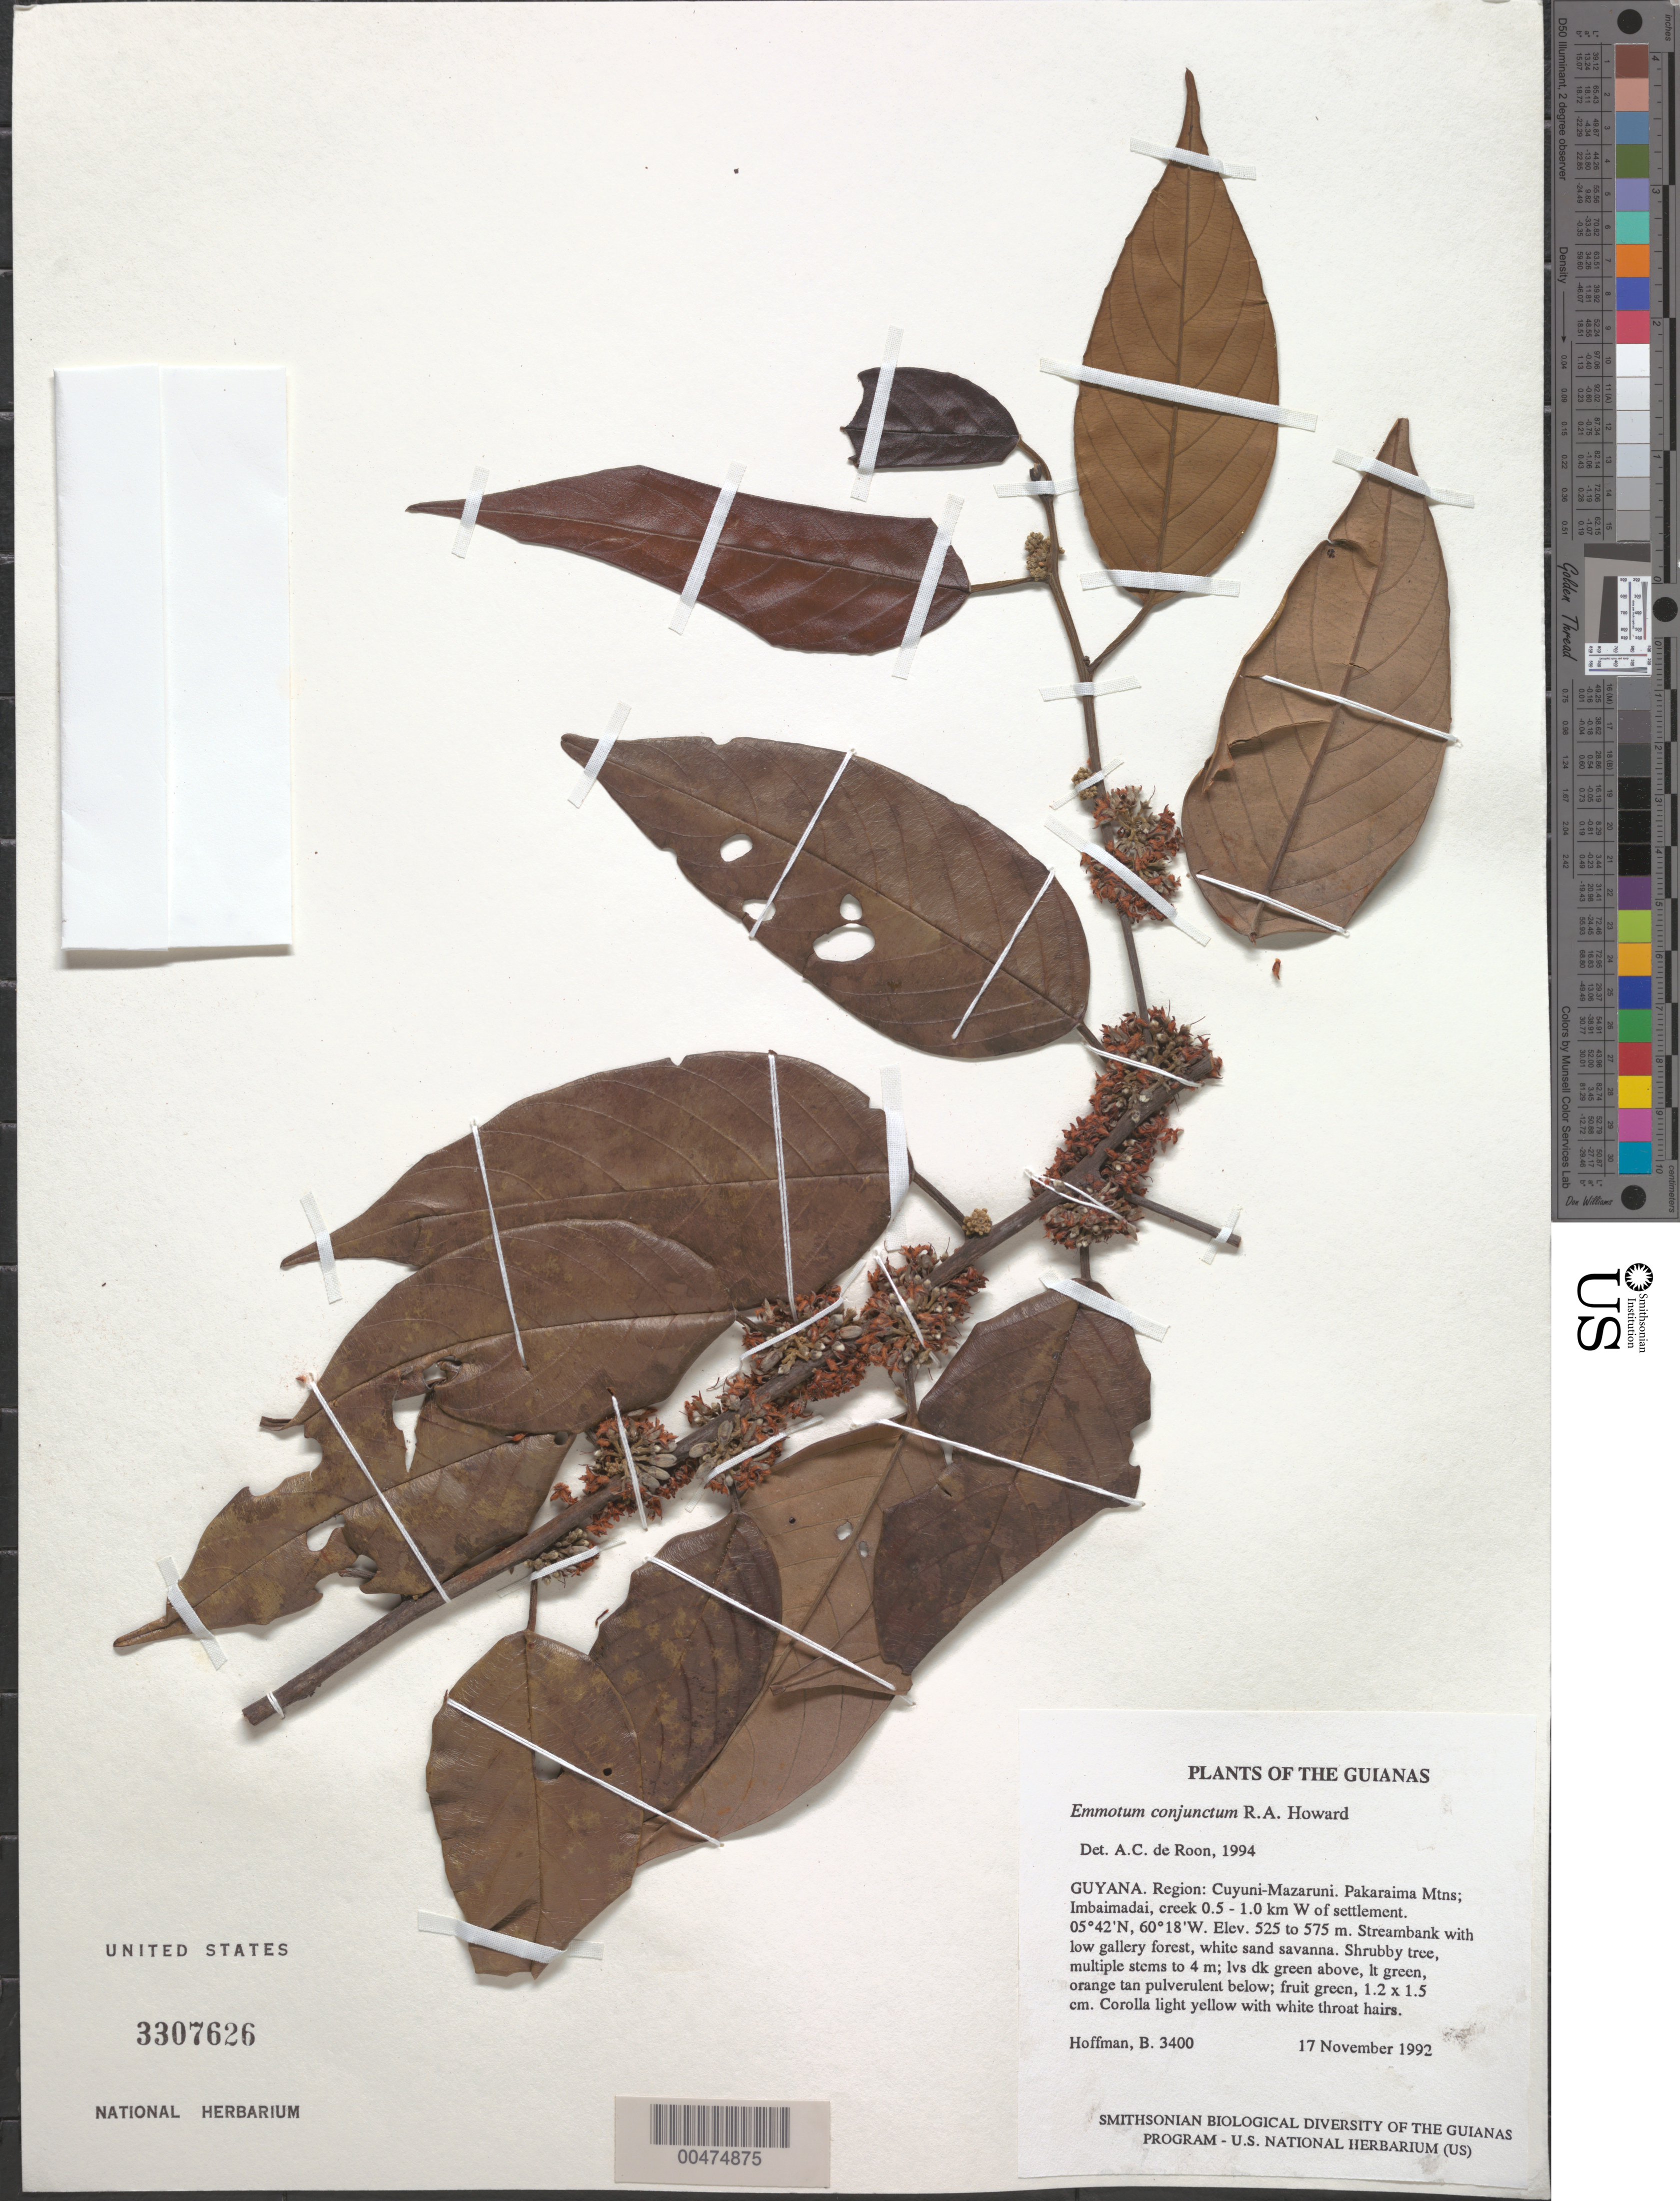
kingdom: Plantae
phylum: Tracheophyta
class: Magnoliopsida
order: Metteniusales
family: Metteniusaceae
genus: Emmotum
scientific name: Emmotum conjunctum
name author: R.A. Howard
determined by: de Roon, A. C.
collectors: B. Hoffman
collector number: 3400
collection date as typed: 17 November 1992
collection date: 1992-11-17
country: Guyana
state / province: Cuyuni-Mazaruni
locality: Pakaraima Mountains; Imbaimadai, creek 0.5 - 1.0 km W of settlement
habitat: Streambank with low gallery forest, white sand savanna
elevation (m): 525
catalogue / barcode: US 3307626